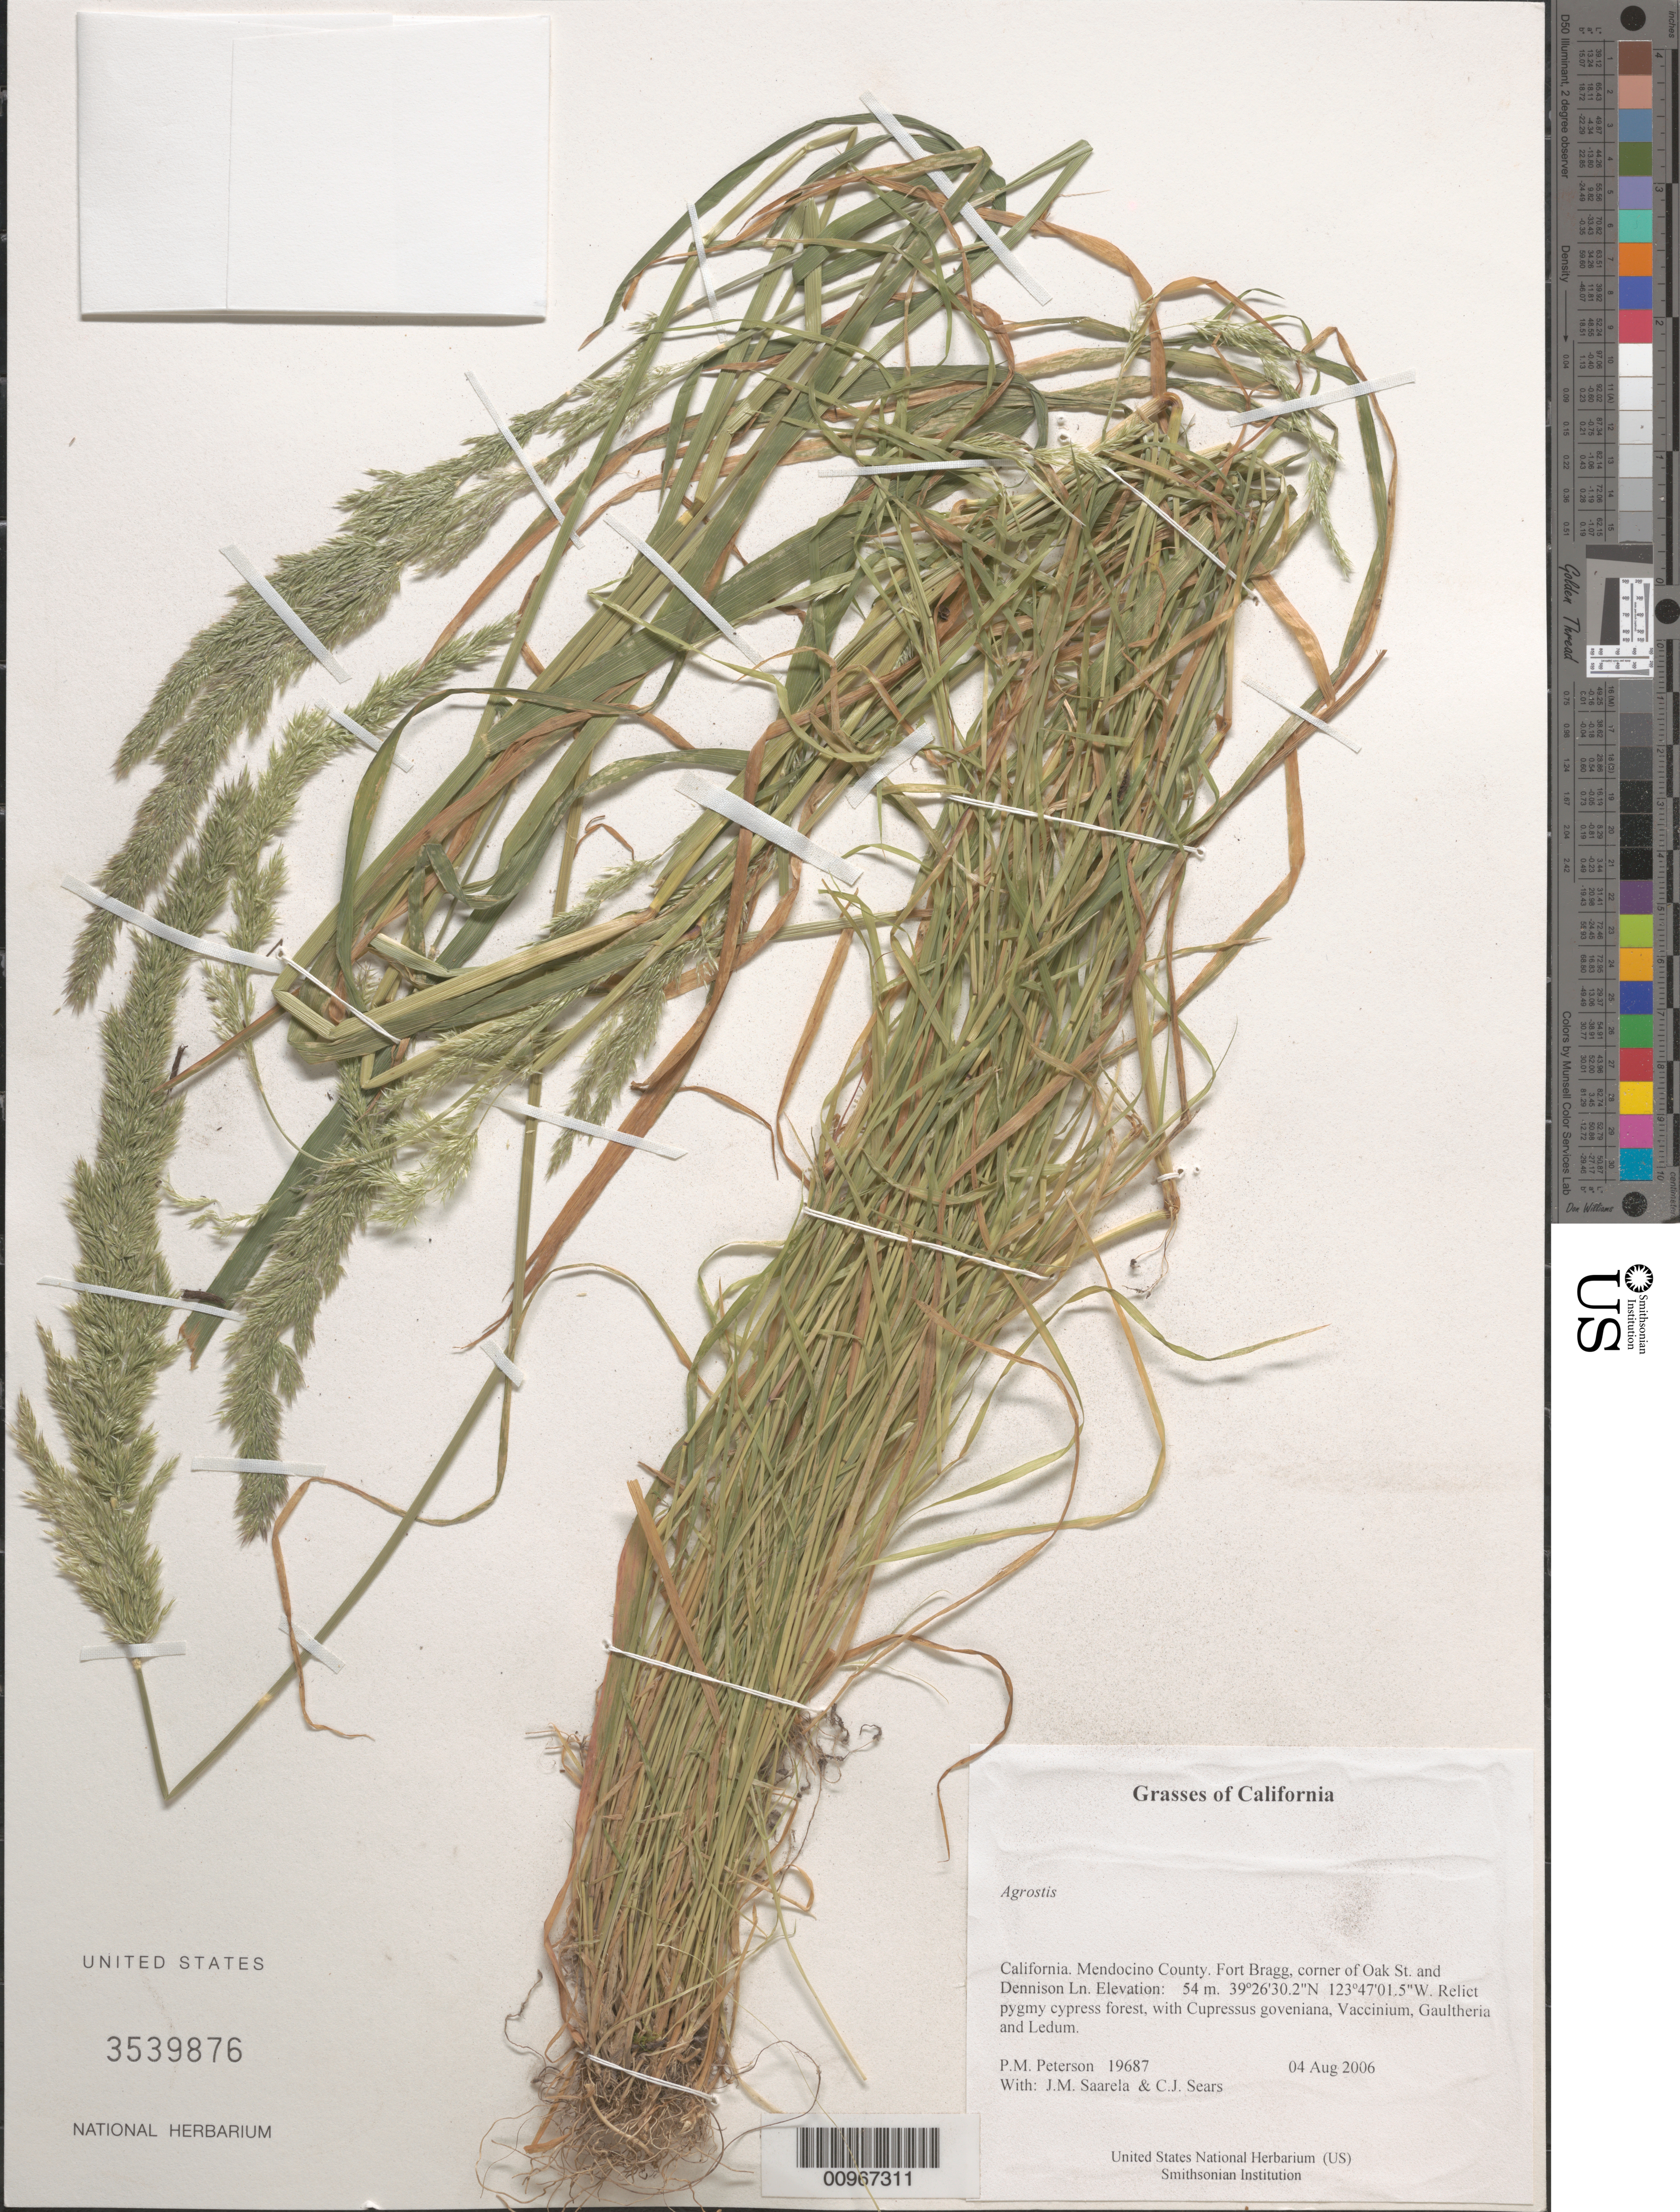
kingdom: Plantae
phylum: Tracheophyta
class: Liliopsida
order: Poales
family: Poaceae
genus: Agrostis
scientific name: Agrostis sp.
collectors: P. M. Peterson, J. Saarela & C. Sears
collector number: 19687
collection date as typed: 04 Aug 2006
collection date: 2006-08-04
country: United States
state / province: California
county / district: Mendocino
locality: Fort Bragg, corner of Oak St. and Dennison Ln.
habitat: Relict pygmy cypress forest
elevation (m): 54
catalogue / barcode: US 3539876